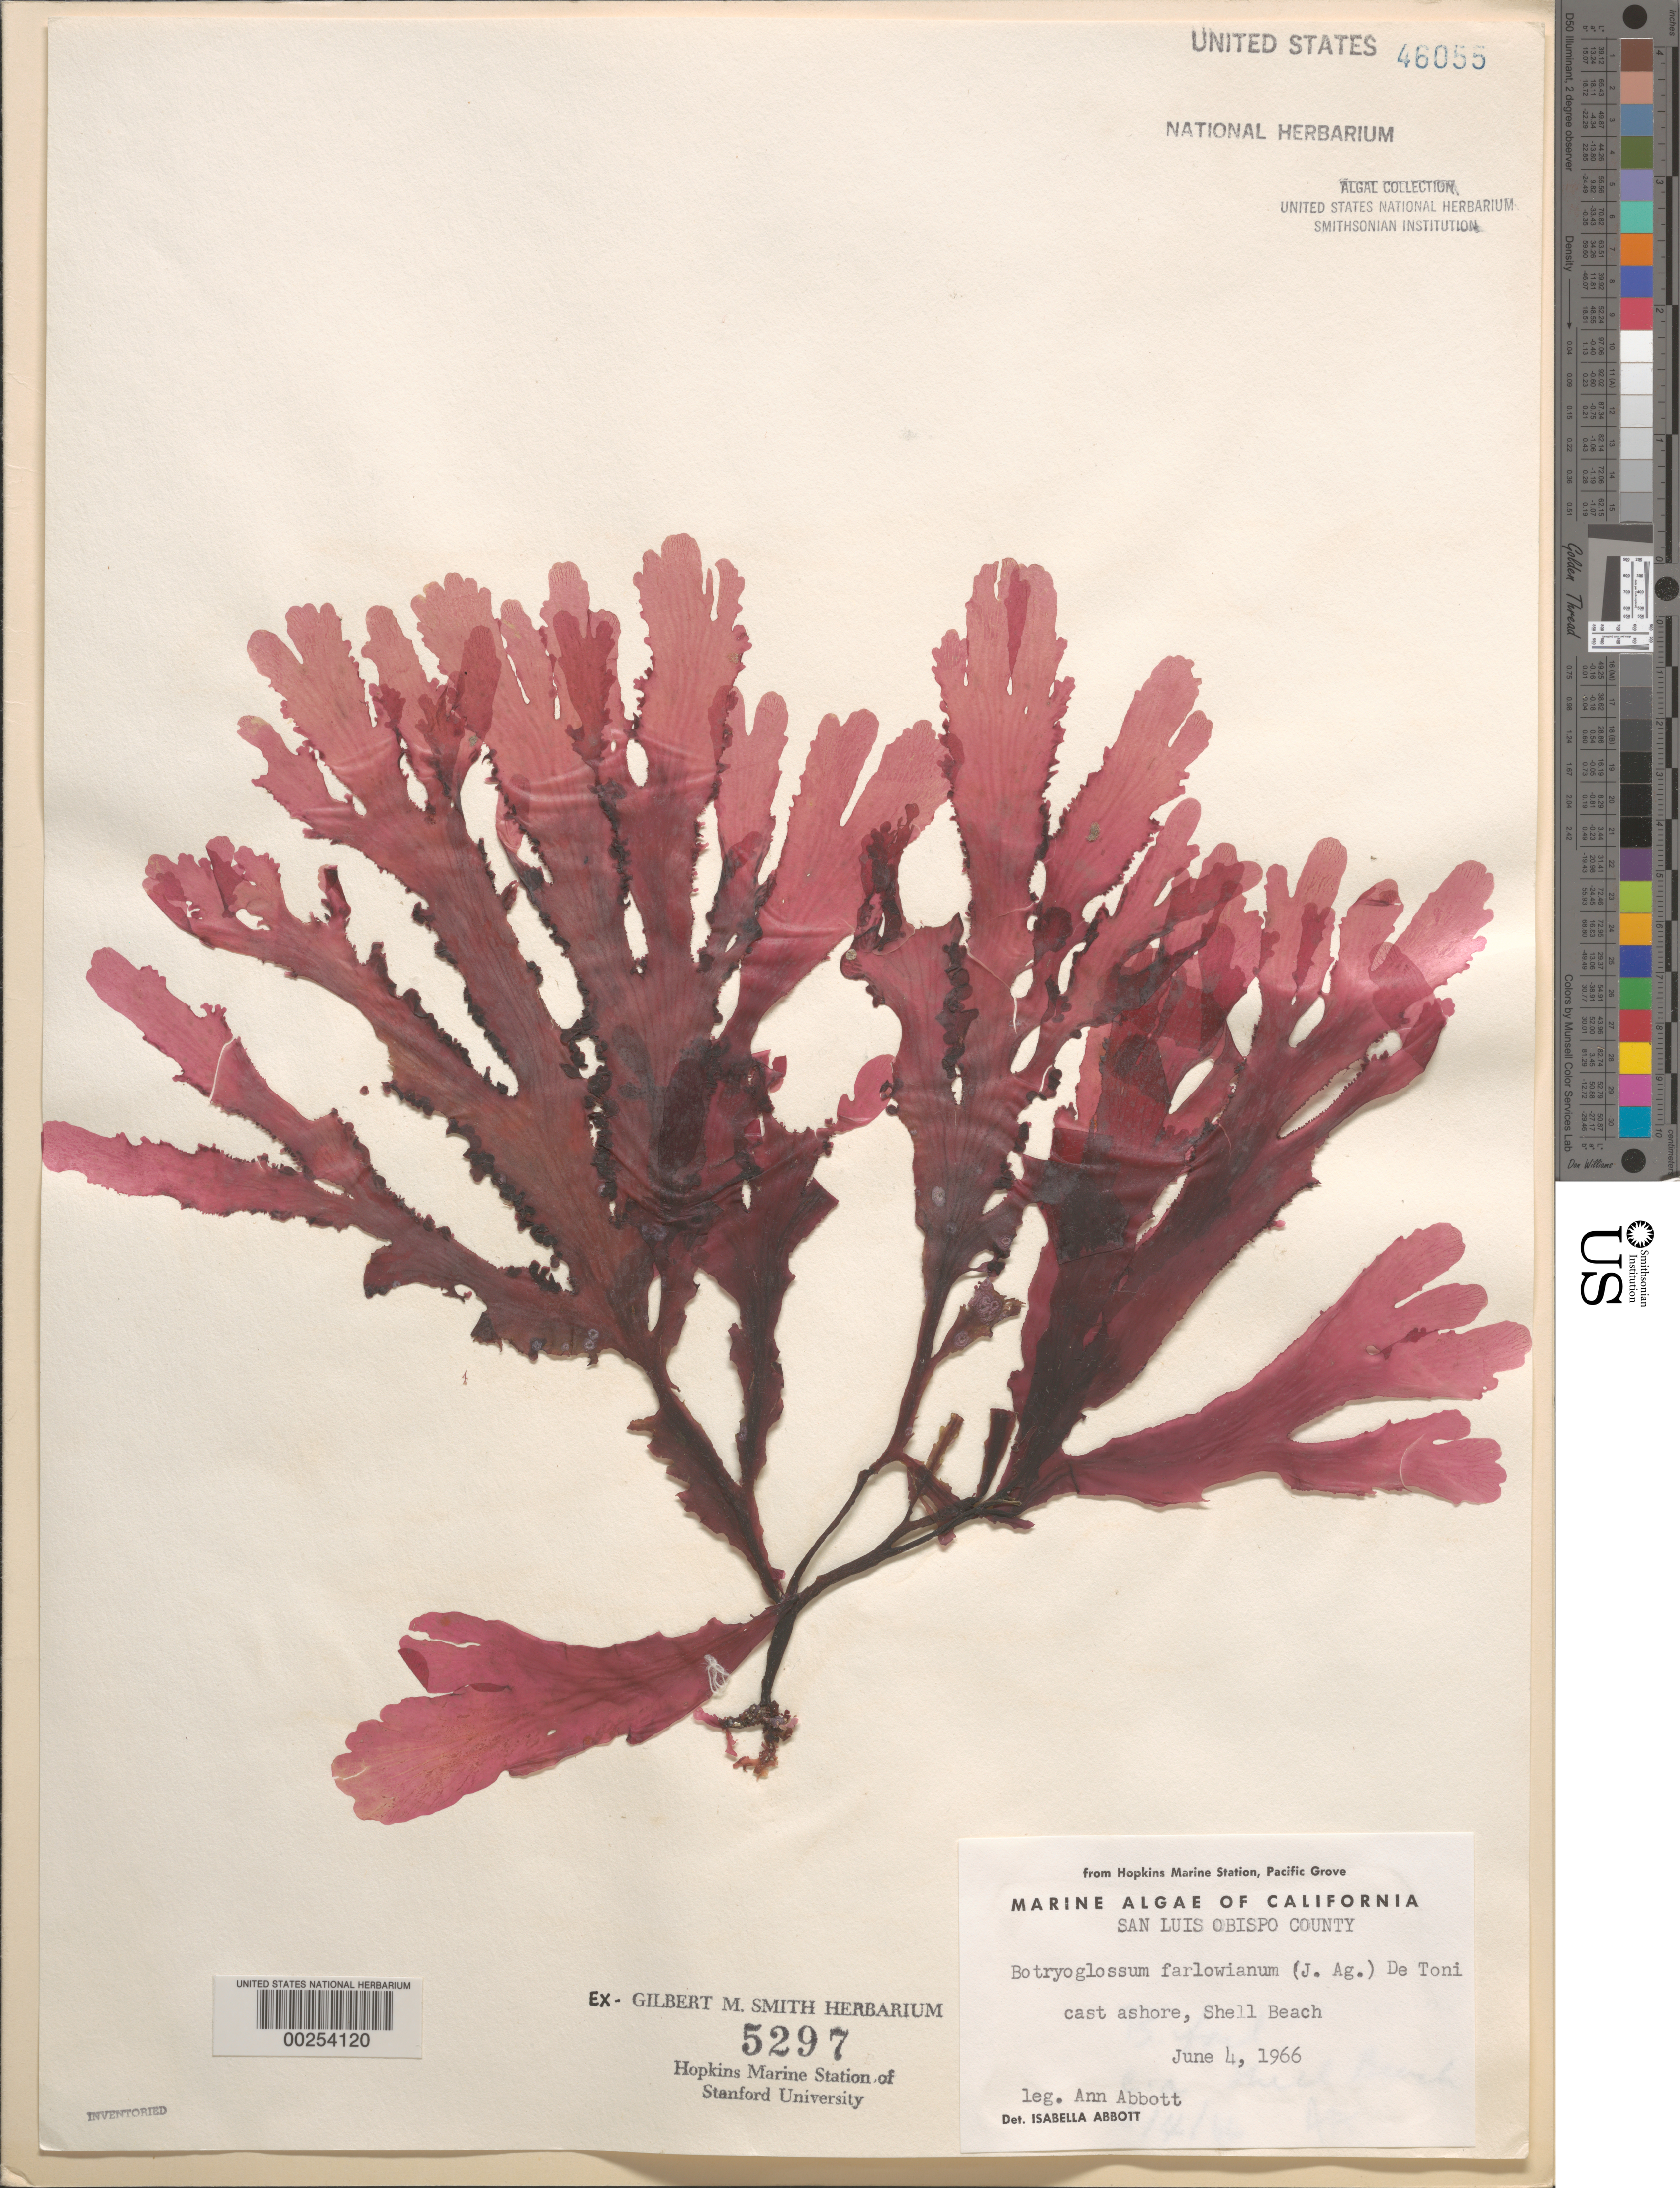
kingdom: Plantae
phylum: Rhodophyta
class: Florideophyceae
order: Ceramiales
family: Delesseriaceae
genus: Botryoglossum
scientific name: Botryoglossum farlowianum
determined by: Abbott, Isabella A.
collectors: A. Abbott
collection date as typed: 04 Jun 1966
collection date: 1966-06-04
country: United States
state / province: California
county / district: San Luis Obispo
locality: Shell Beach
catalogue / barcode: US 46055